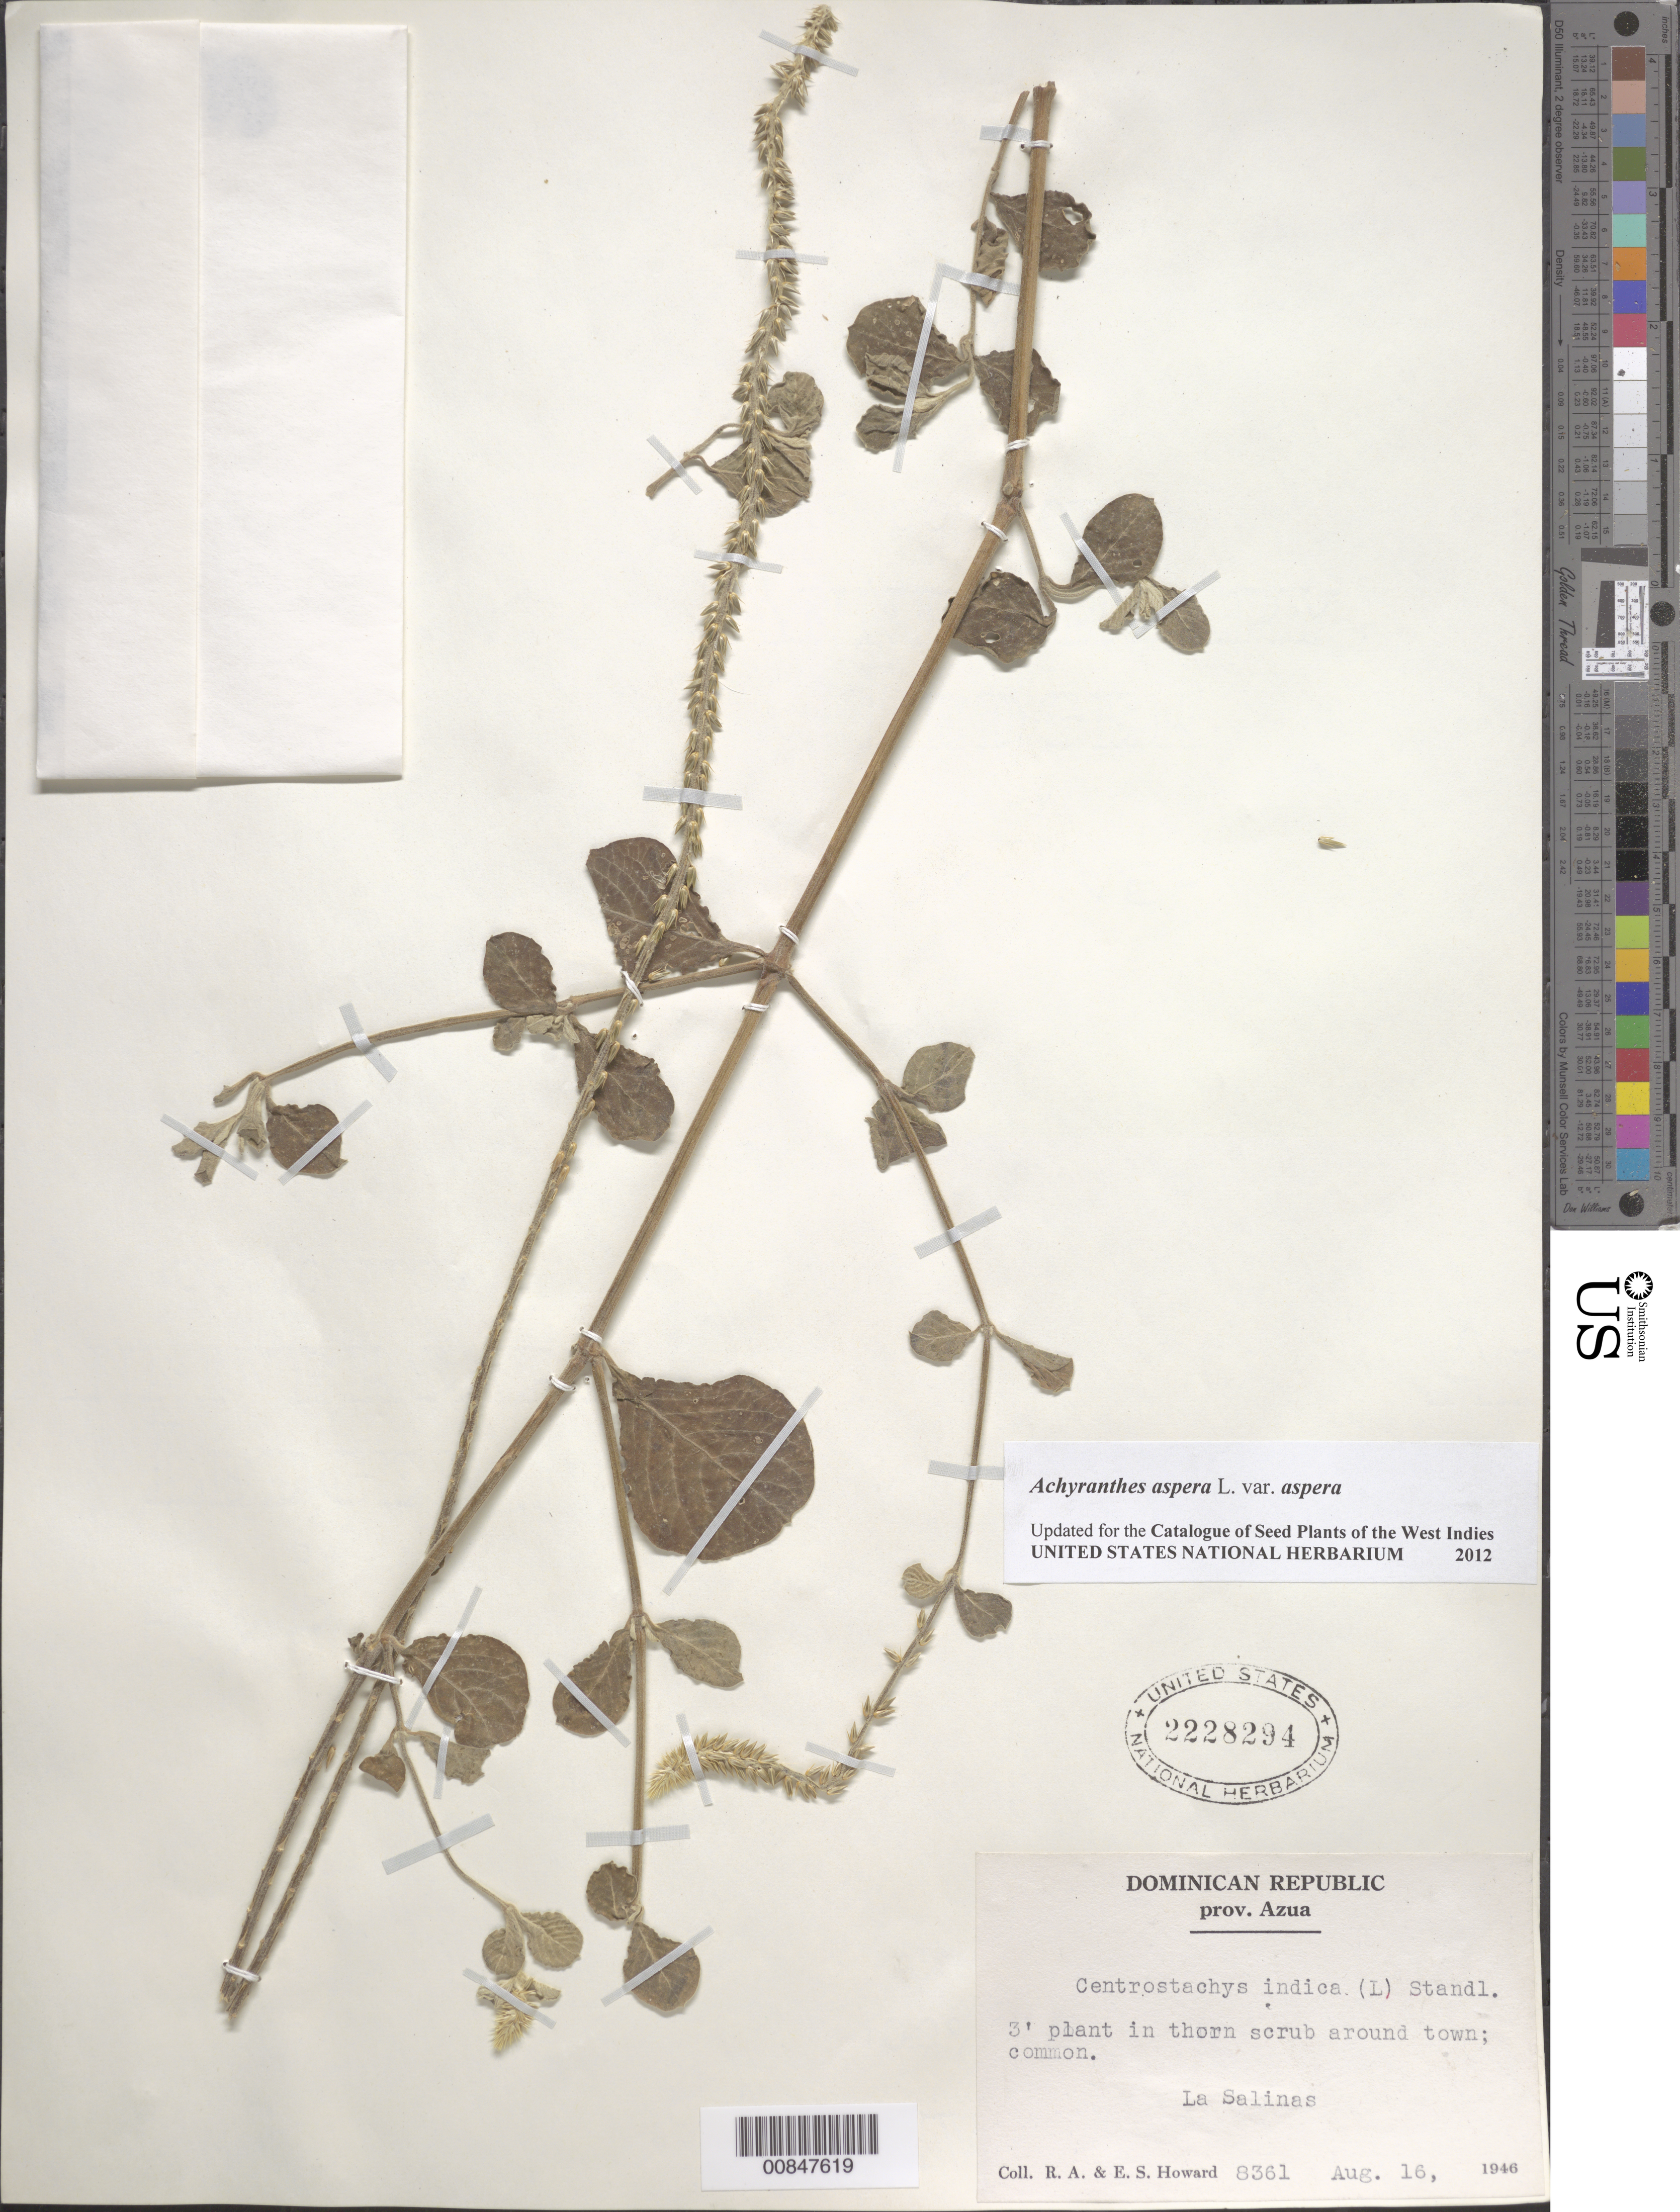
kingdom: Plantae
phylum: Tracheophyta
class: Magnoliopsida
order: Caryophyllales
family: Amaranthaceae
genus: Achyranthes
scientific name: Achyranthes aspera var. aspera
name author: L.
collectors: R. A. Howard & E. S. Howard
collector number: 8361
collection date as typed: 16 Aug 1946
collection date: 1946-08-16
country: Dominican Republic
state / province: Azua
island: Hispaniola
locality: Las Salinas. Around town.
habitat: In thorn scrub.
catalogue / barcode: US 2228294